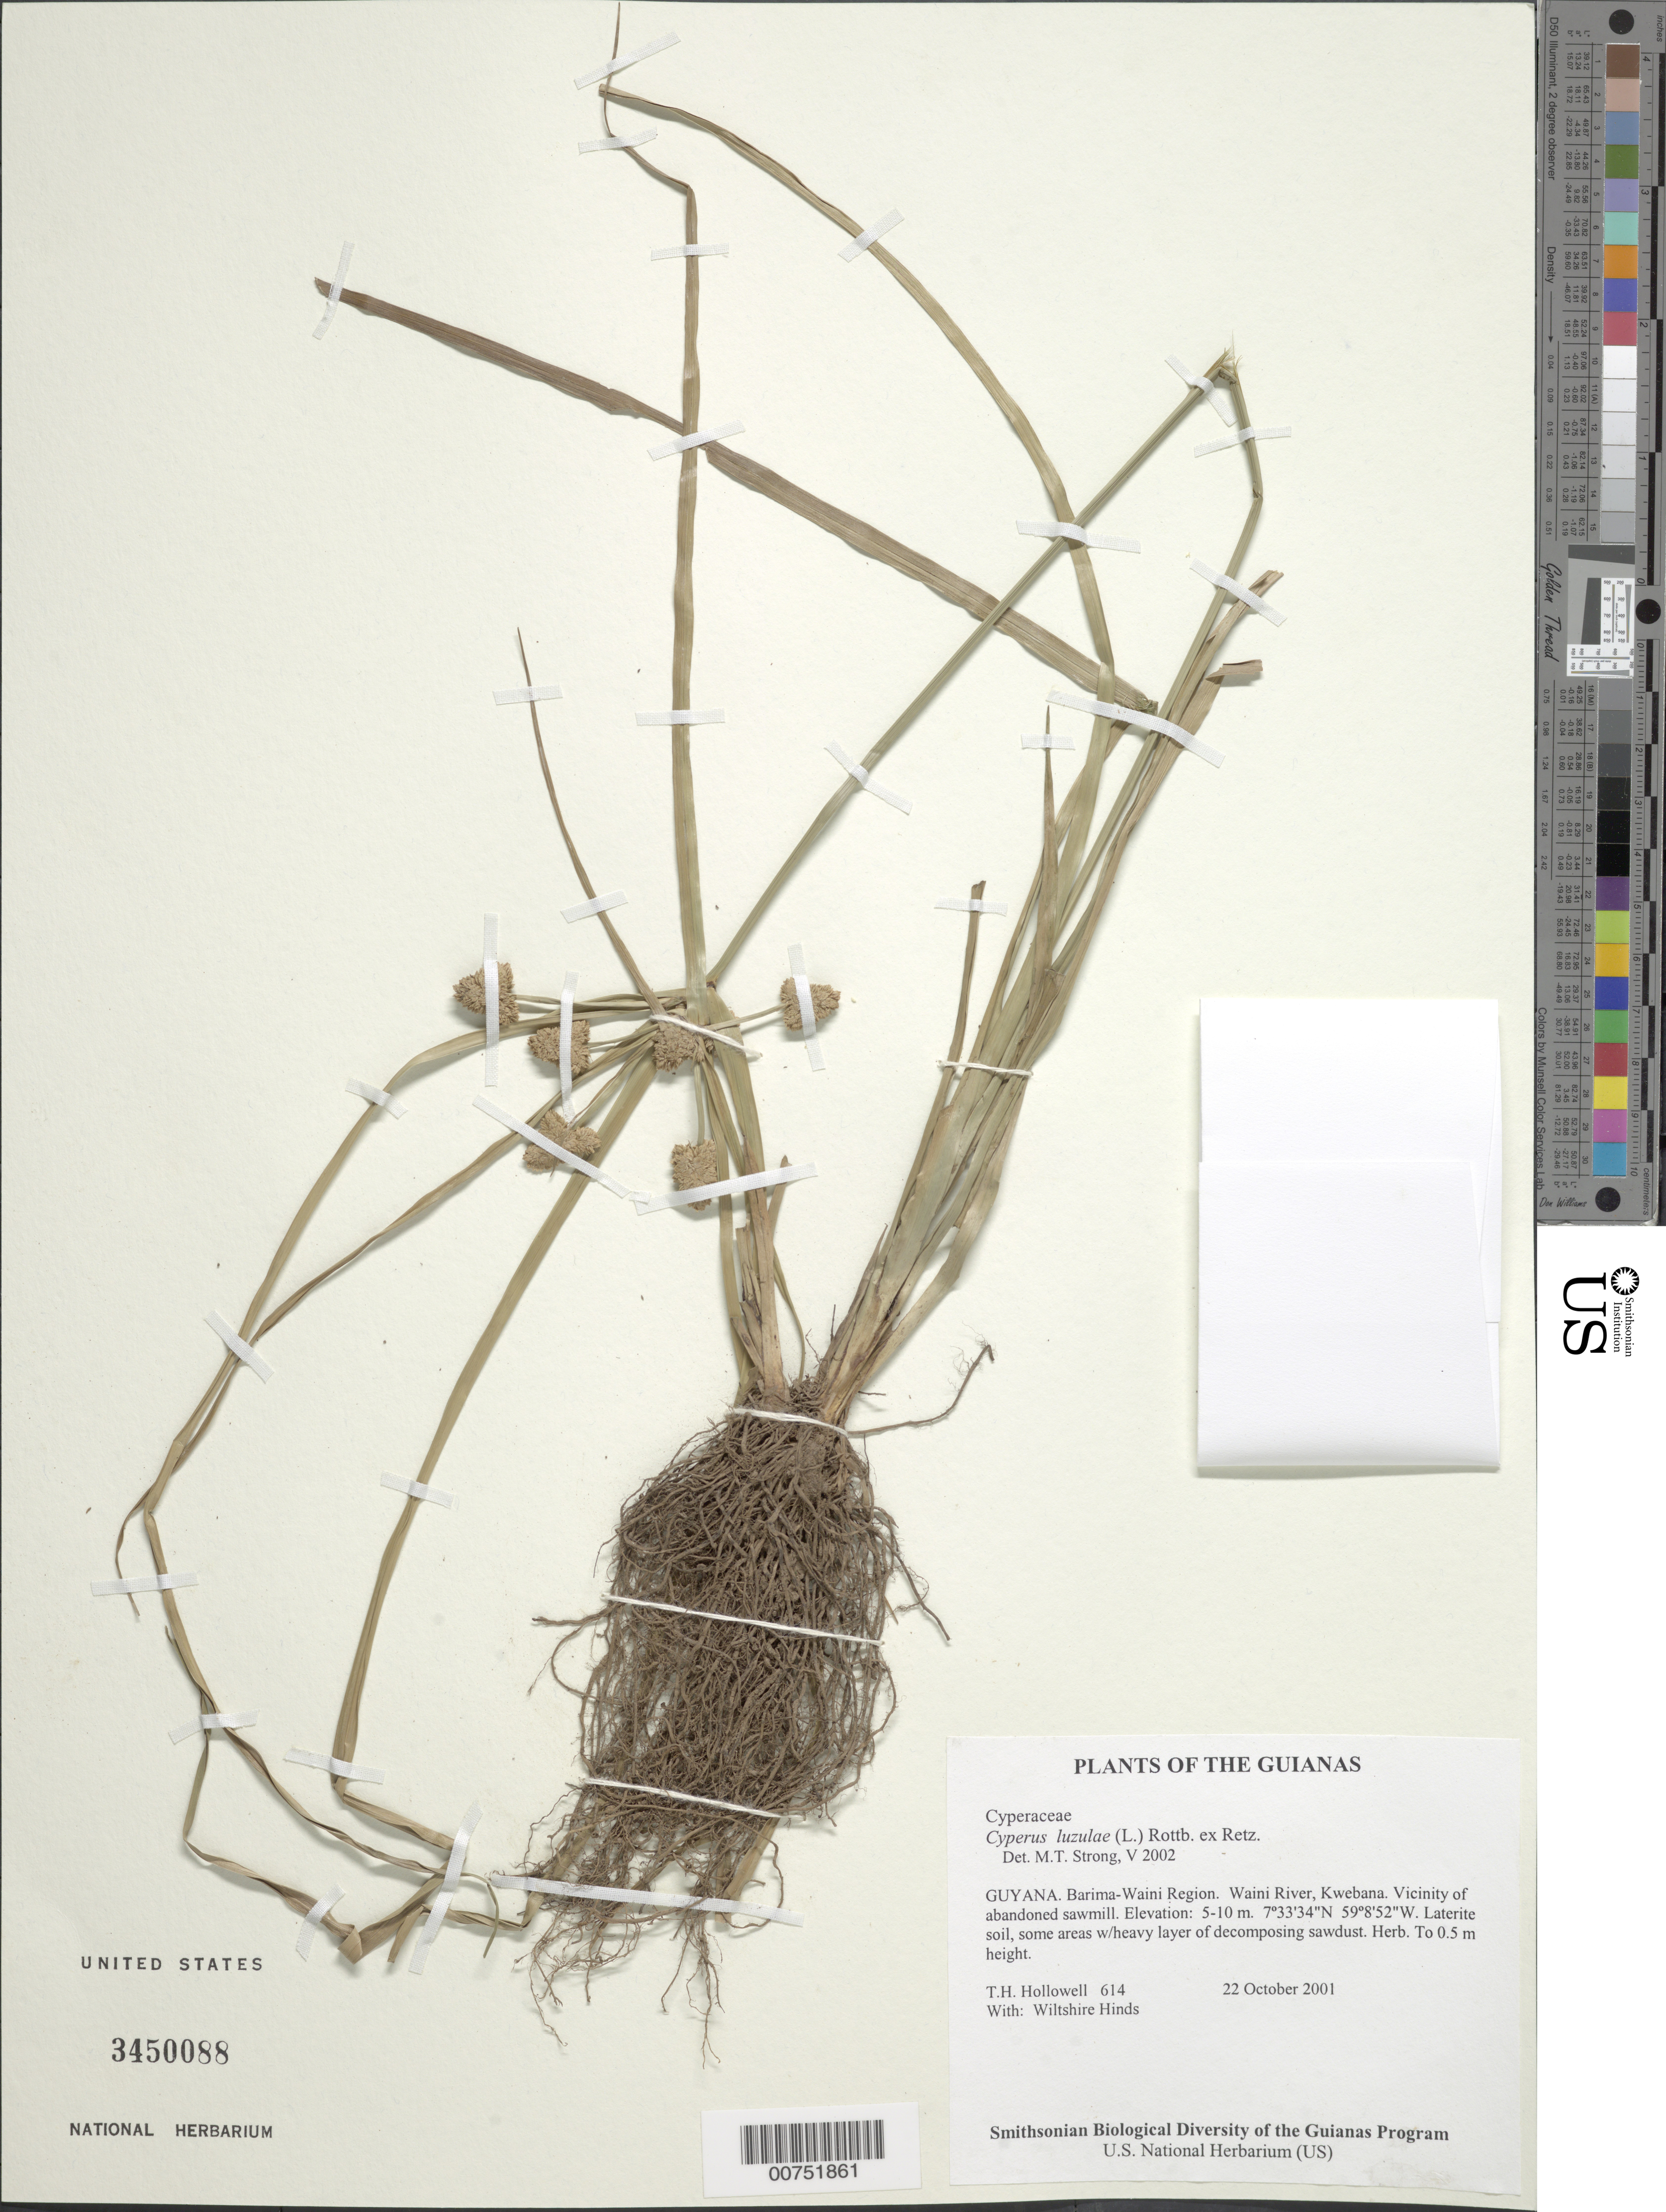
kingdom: Plantae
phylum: Tracheophyta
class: Liliopsida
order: Poales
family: Cyperaceae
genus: Cyperus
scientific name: Cyperus luzulae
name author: (L.) Rottb. ex Retz.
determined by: Strong, M. T., (US), Smithsonian Institution - National Museum of Natural History (UNITED STATES)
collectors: T. Hollowell & W. Hinds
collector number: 614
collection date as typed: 22 October 2001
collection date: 2001-10-22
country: Guyana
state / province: Barima-Waini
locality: Waini River, Kwebana. Vicinity of abandoned sawmill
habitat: Laterite soil, some areas w/heavy layer of decomposing sawdust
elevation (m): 5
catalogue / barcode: US 3450088